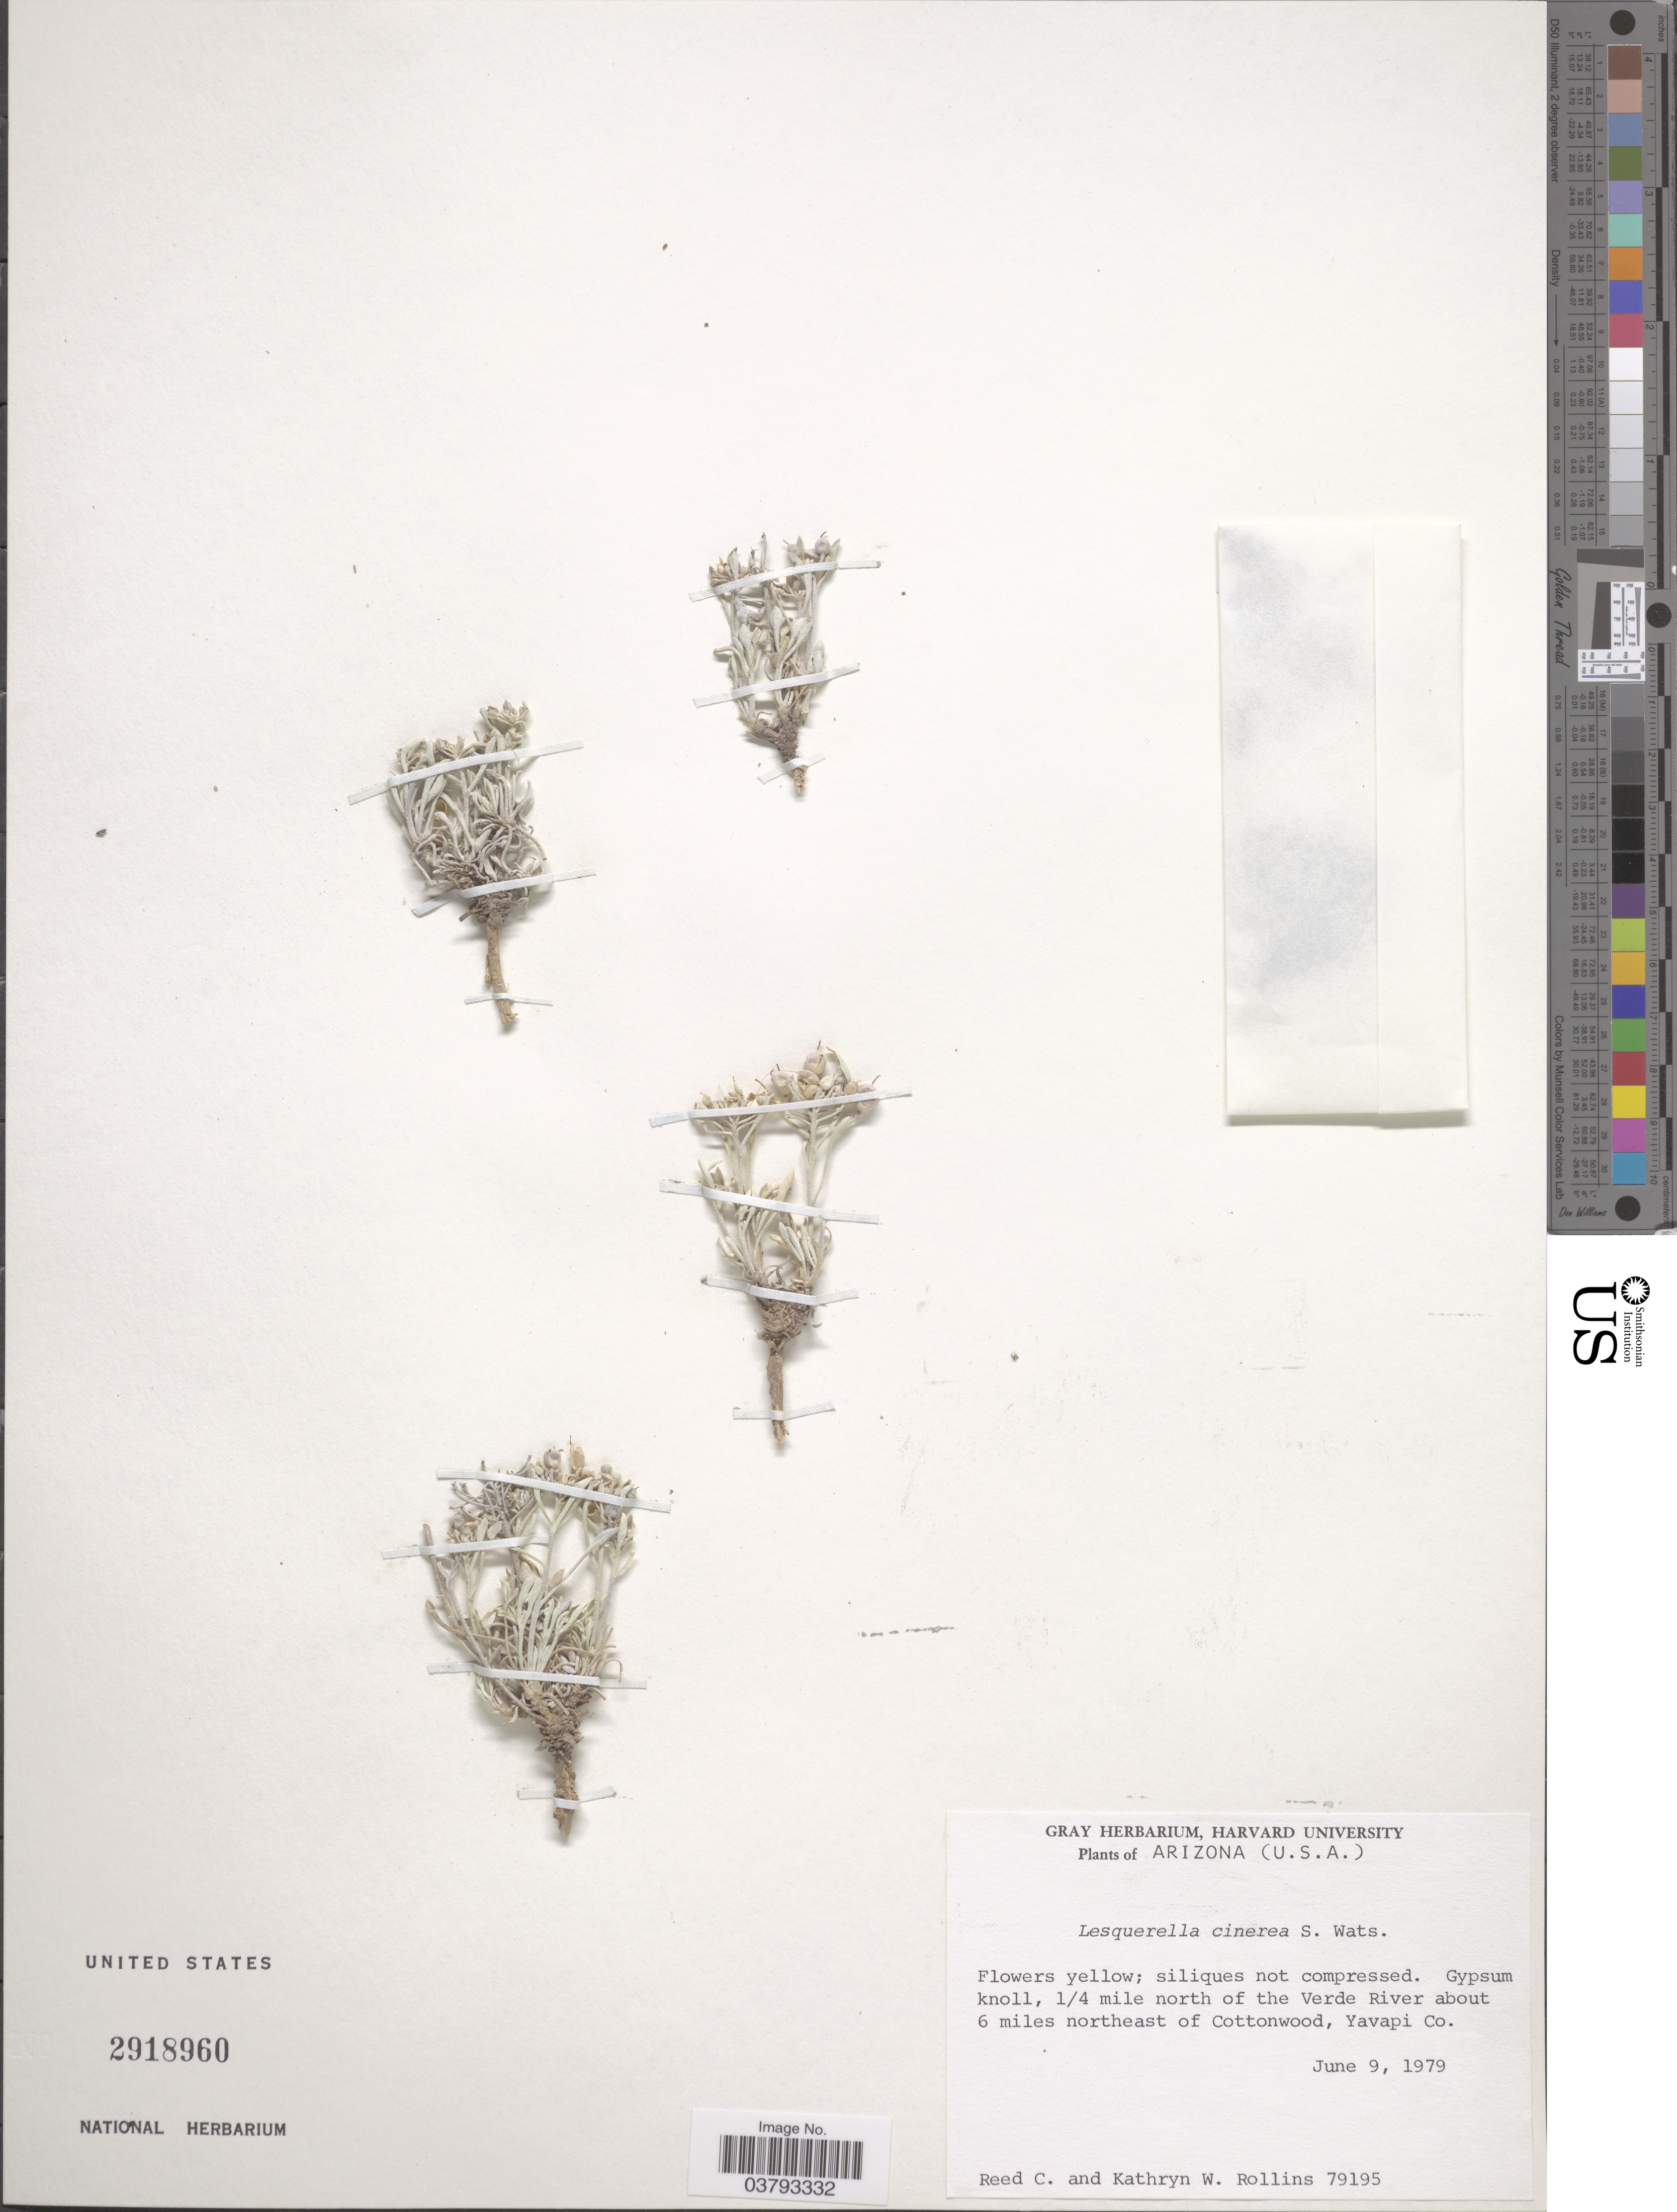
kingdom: Plantae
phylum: Tracheophyta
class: Magnoliopsida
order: Brassicales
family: Brassicaceae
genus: Lesquerella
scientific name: Lesquerella cinerea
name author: S. Watson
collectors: R. C. Rollins & K. W. Rollins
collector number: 79195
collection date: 1979-06-09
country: United States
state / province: Arizona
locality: ¼ mile north of the Verde River about 6 miles northeast of Cottonwood, Yavapi Co.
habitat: gypsum knoll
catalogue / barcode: US 2918960